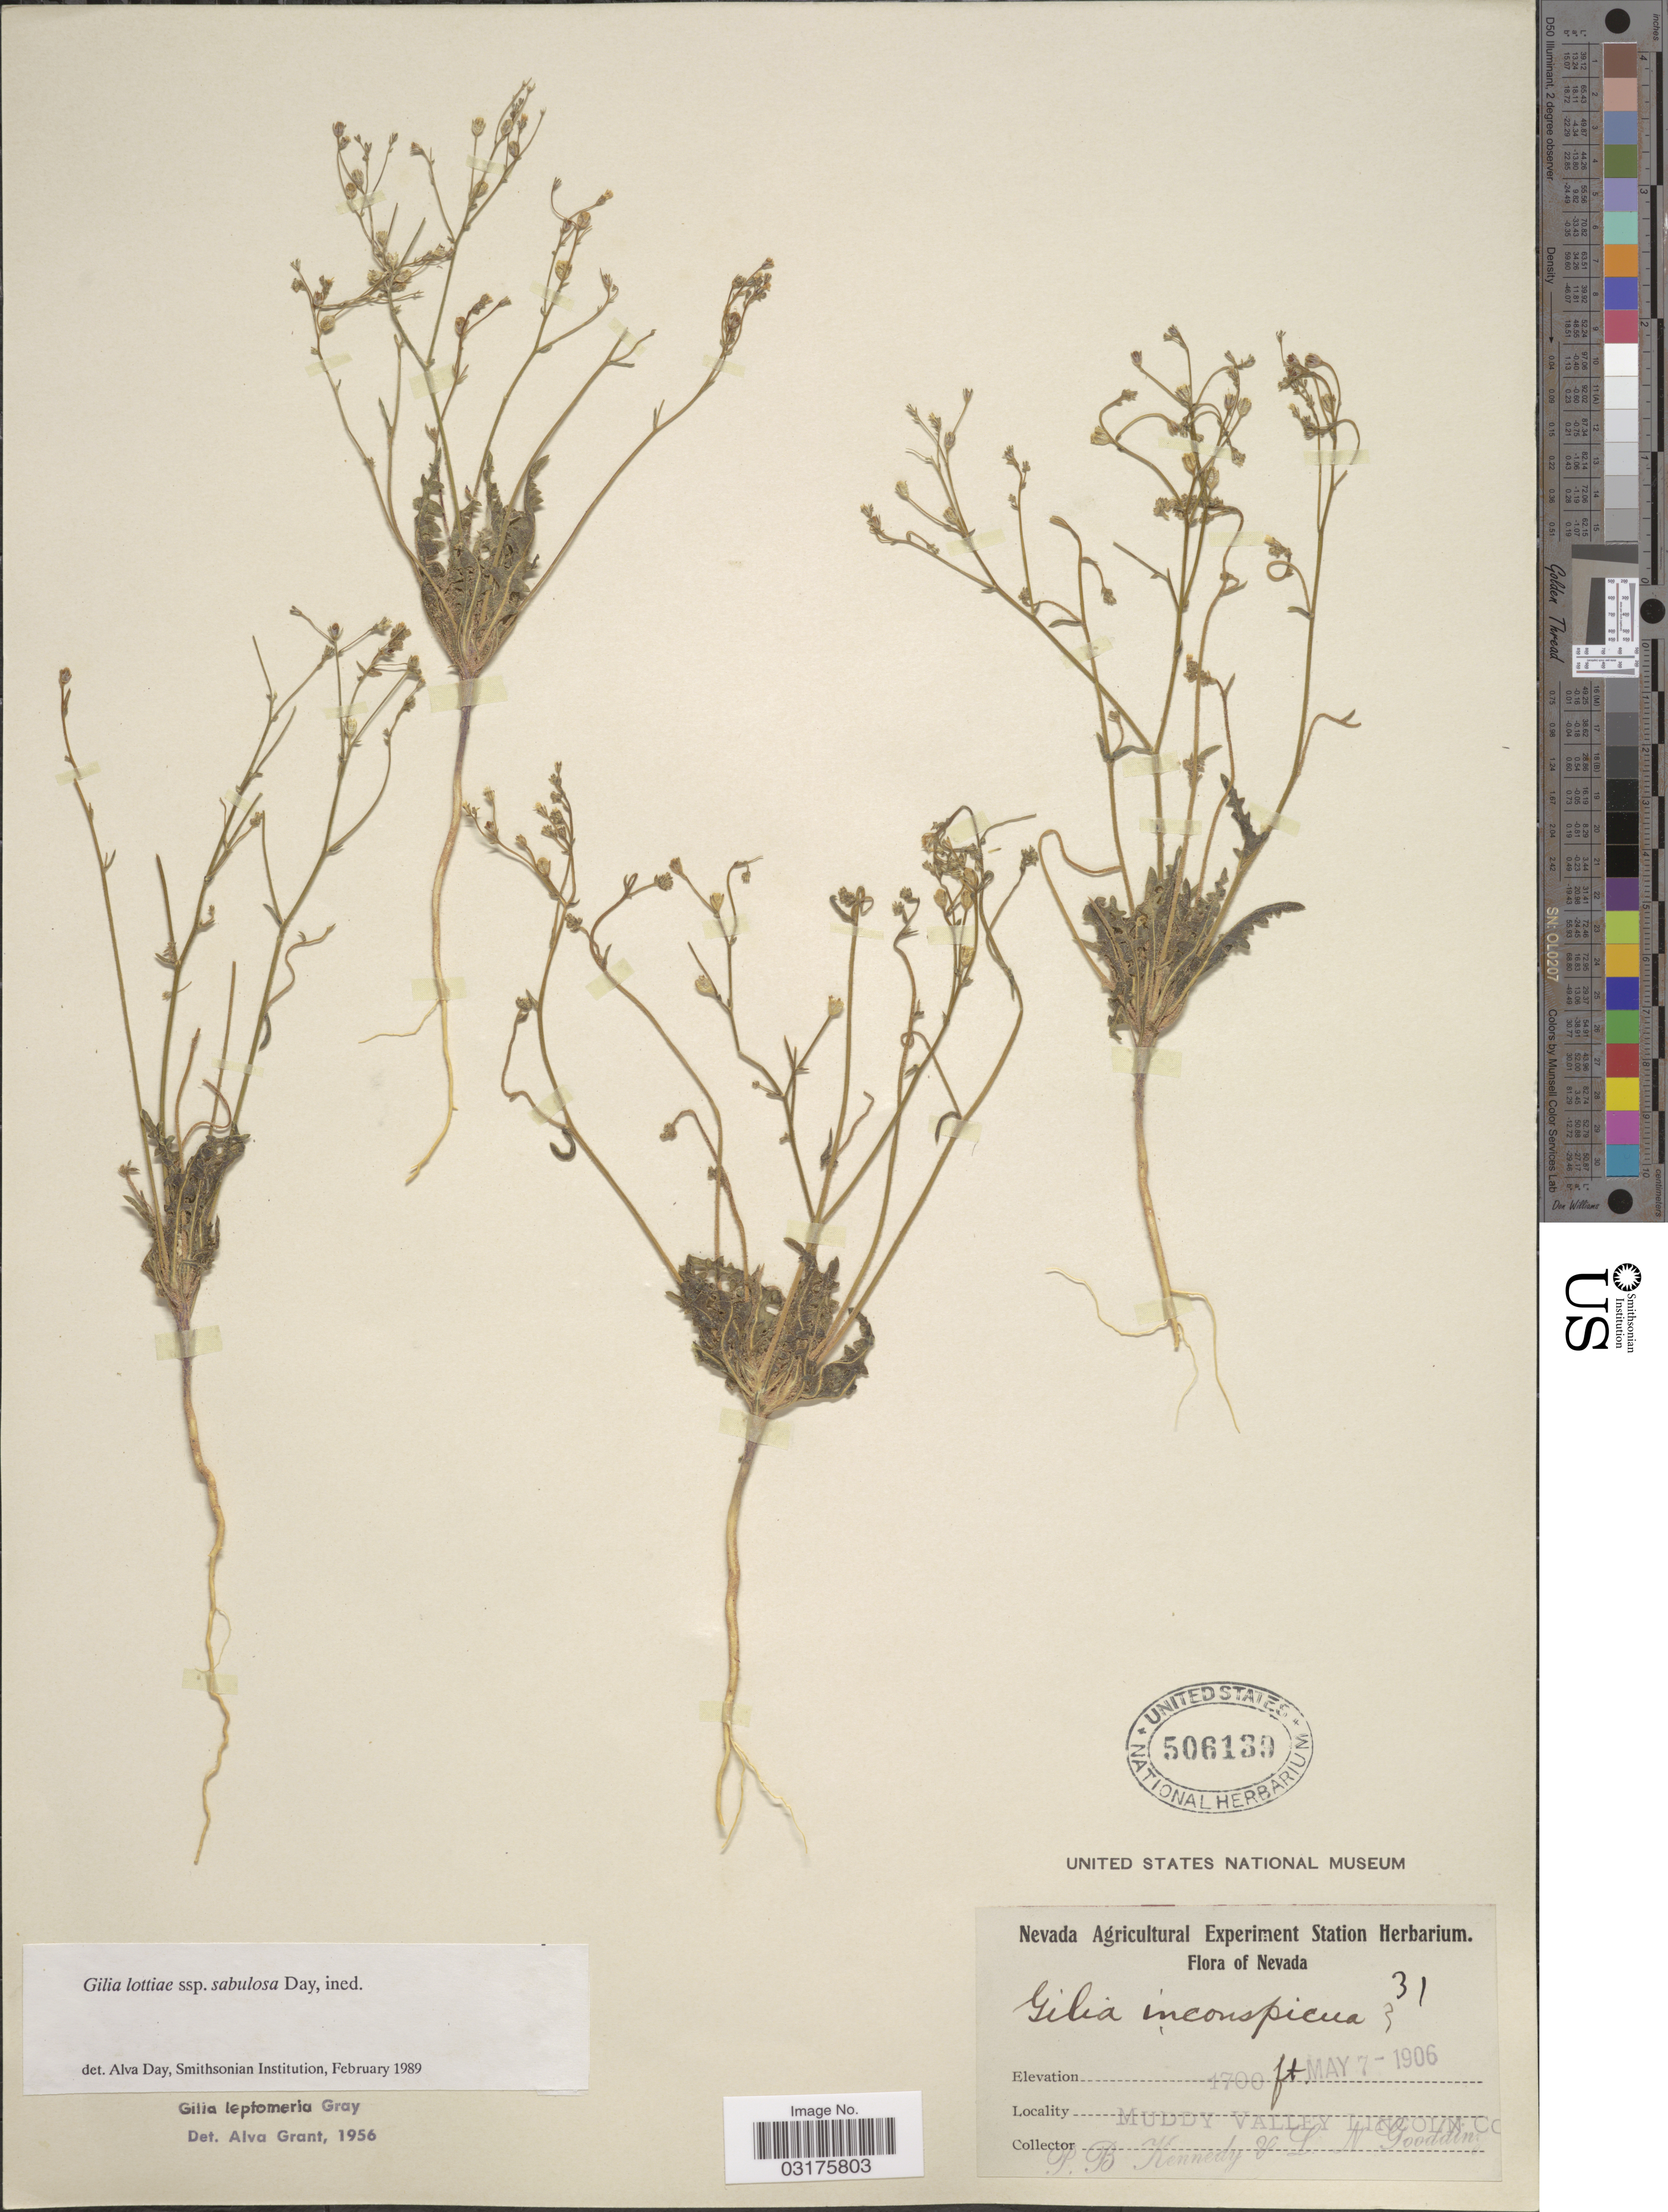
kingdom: Plantae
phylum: Tracheophyta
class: Magnoliopsida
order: Ericales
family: Polemoniaceae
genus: Aliciella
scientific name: Aliciella sp.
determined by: Strong, Mark T., (BOT), Smithsonian Institution - National Museum of Natural History (UNITED STATES)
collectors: P. B. Kennedy & L. N. Goodding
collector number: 31?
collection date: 1906-05-07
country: United States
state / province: Nevada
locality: Muddy Valley, Lincoln Co.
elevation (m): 518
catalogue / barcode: US 506139